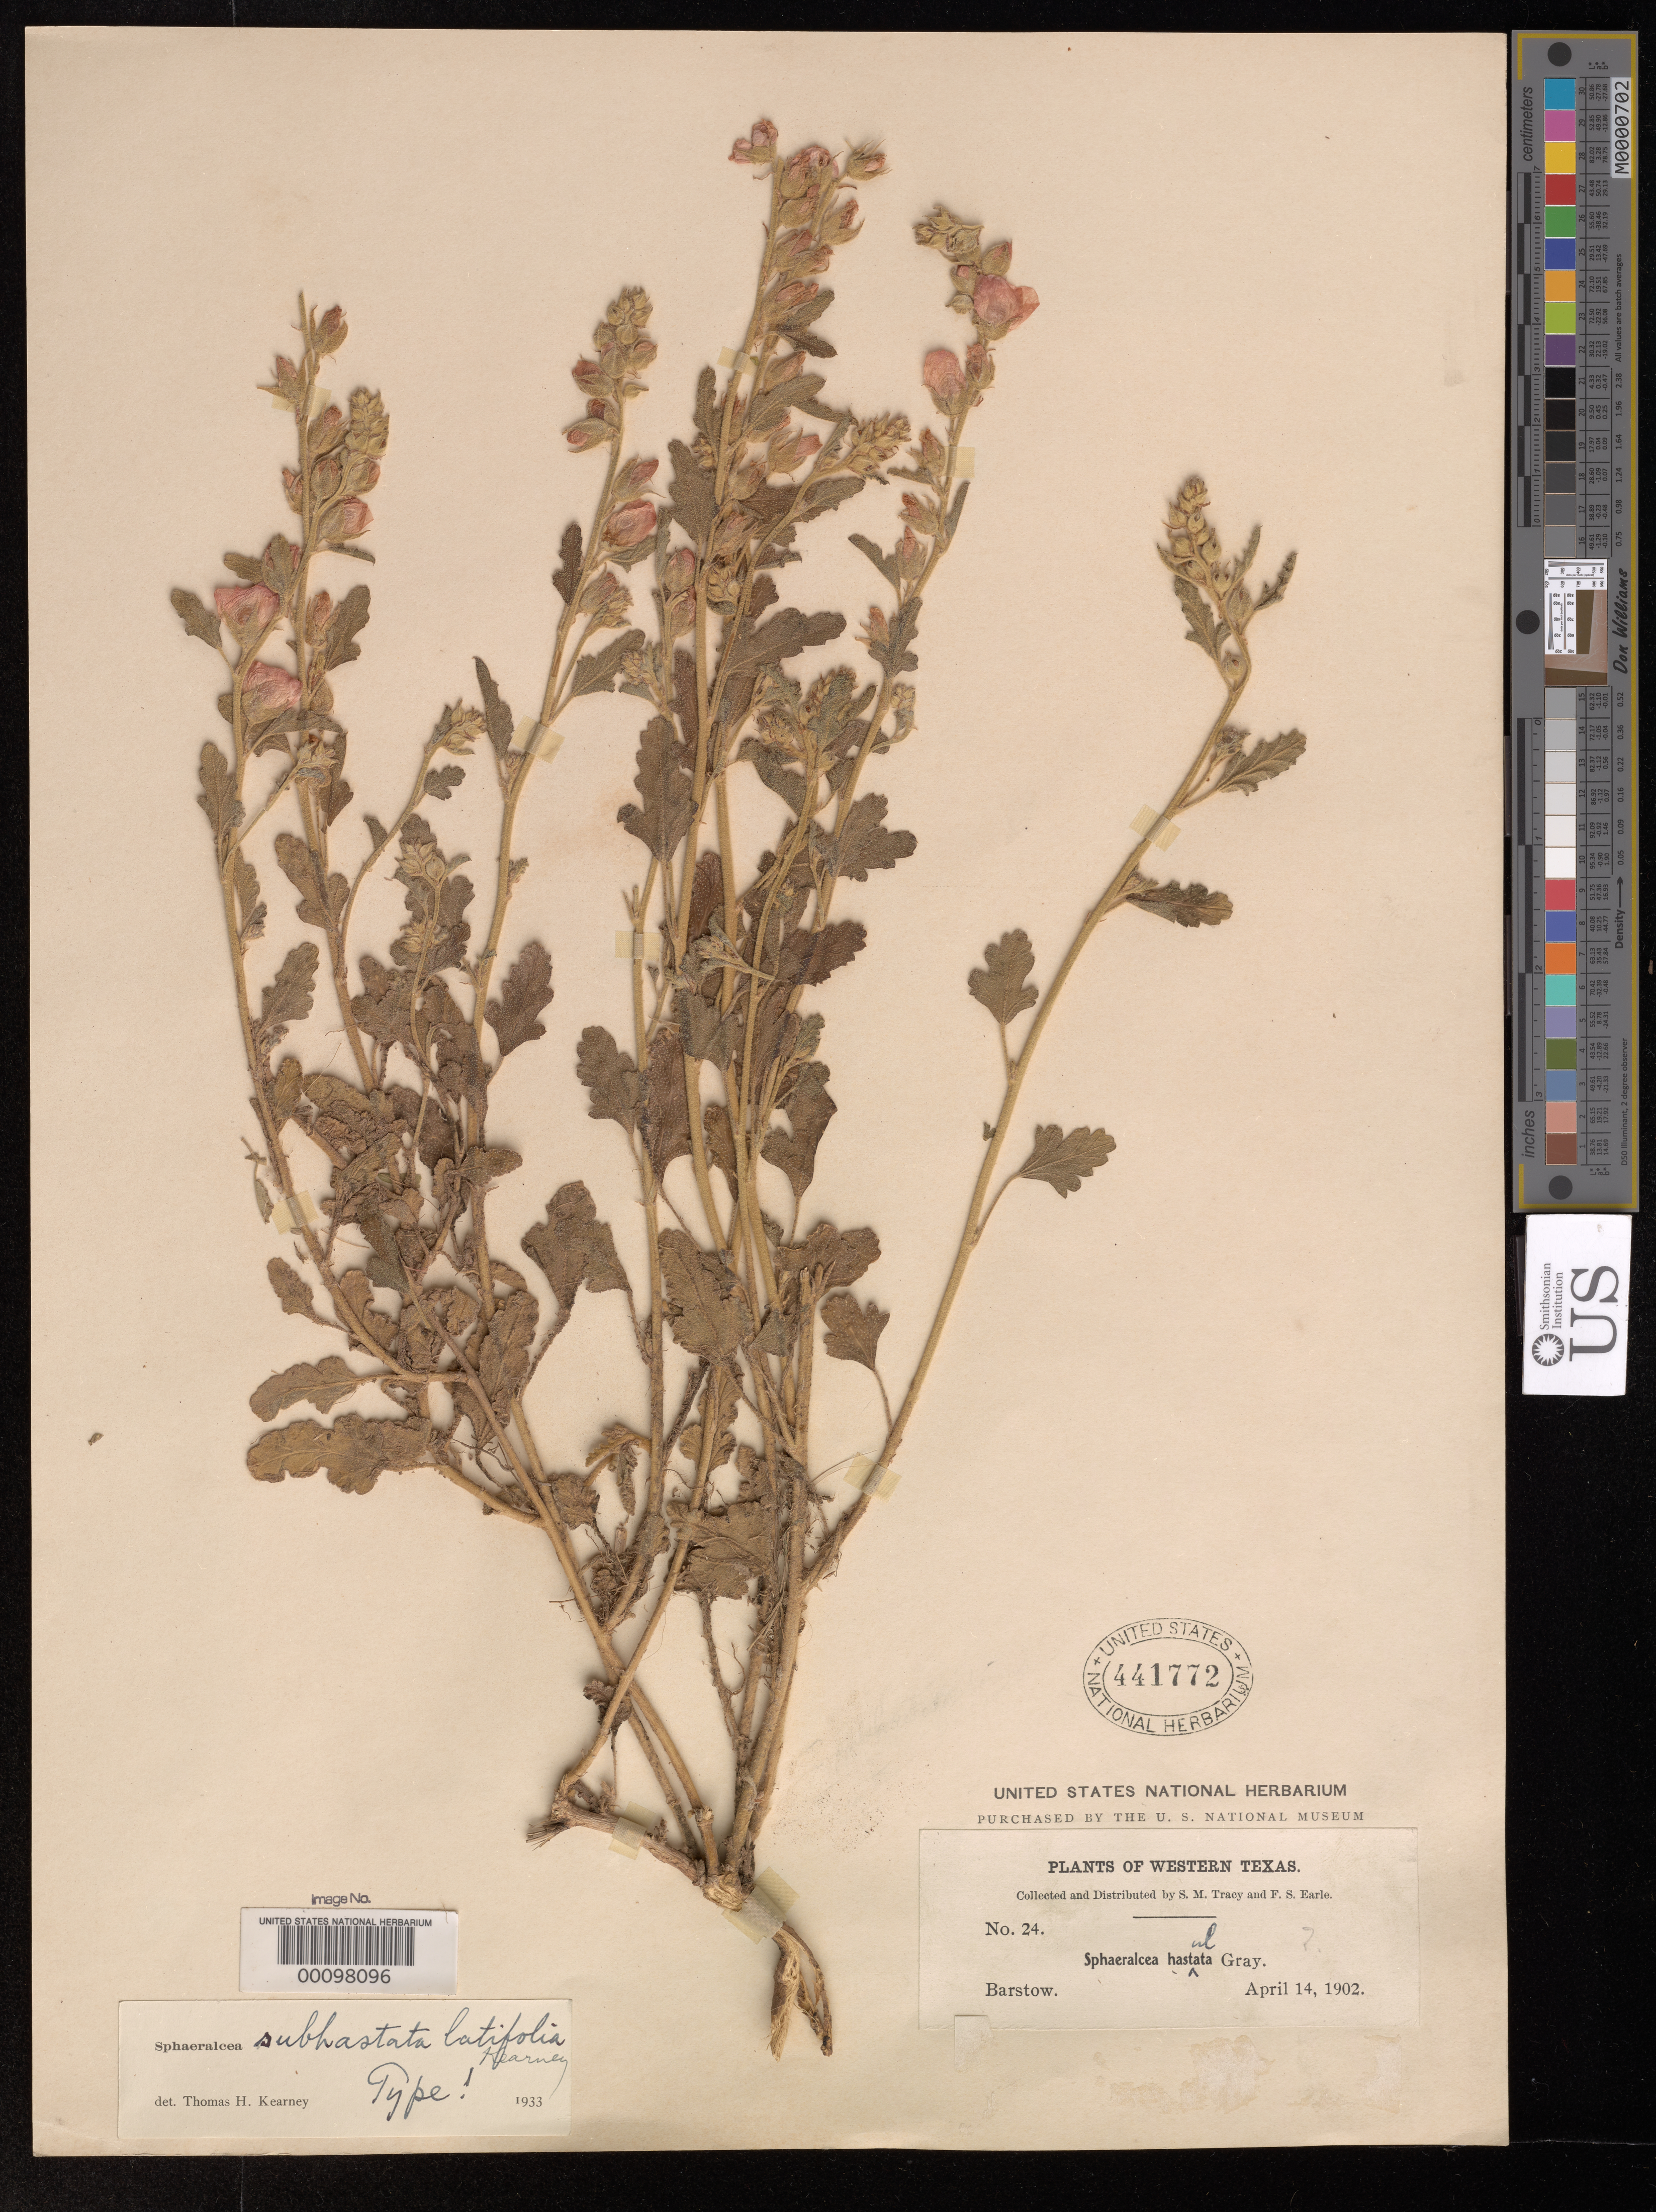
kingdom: Plantae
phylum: Tracheophyta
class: Magnoliopsida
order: Malvales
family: Malvaceae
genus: Sphaeralcea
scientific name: Sphaeralcea subhastata subsp. latifolia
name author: Kearney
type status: Holotype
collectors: S. M. Tracy & F. S. Earle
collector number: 24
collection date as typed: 14 Apr 1902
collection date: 1902-04-14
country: United States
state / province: Texas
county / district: Ward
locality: Barstow.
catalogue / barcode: US 441772